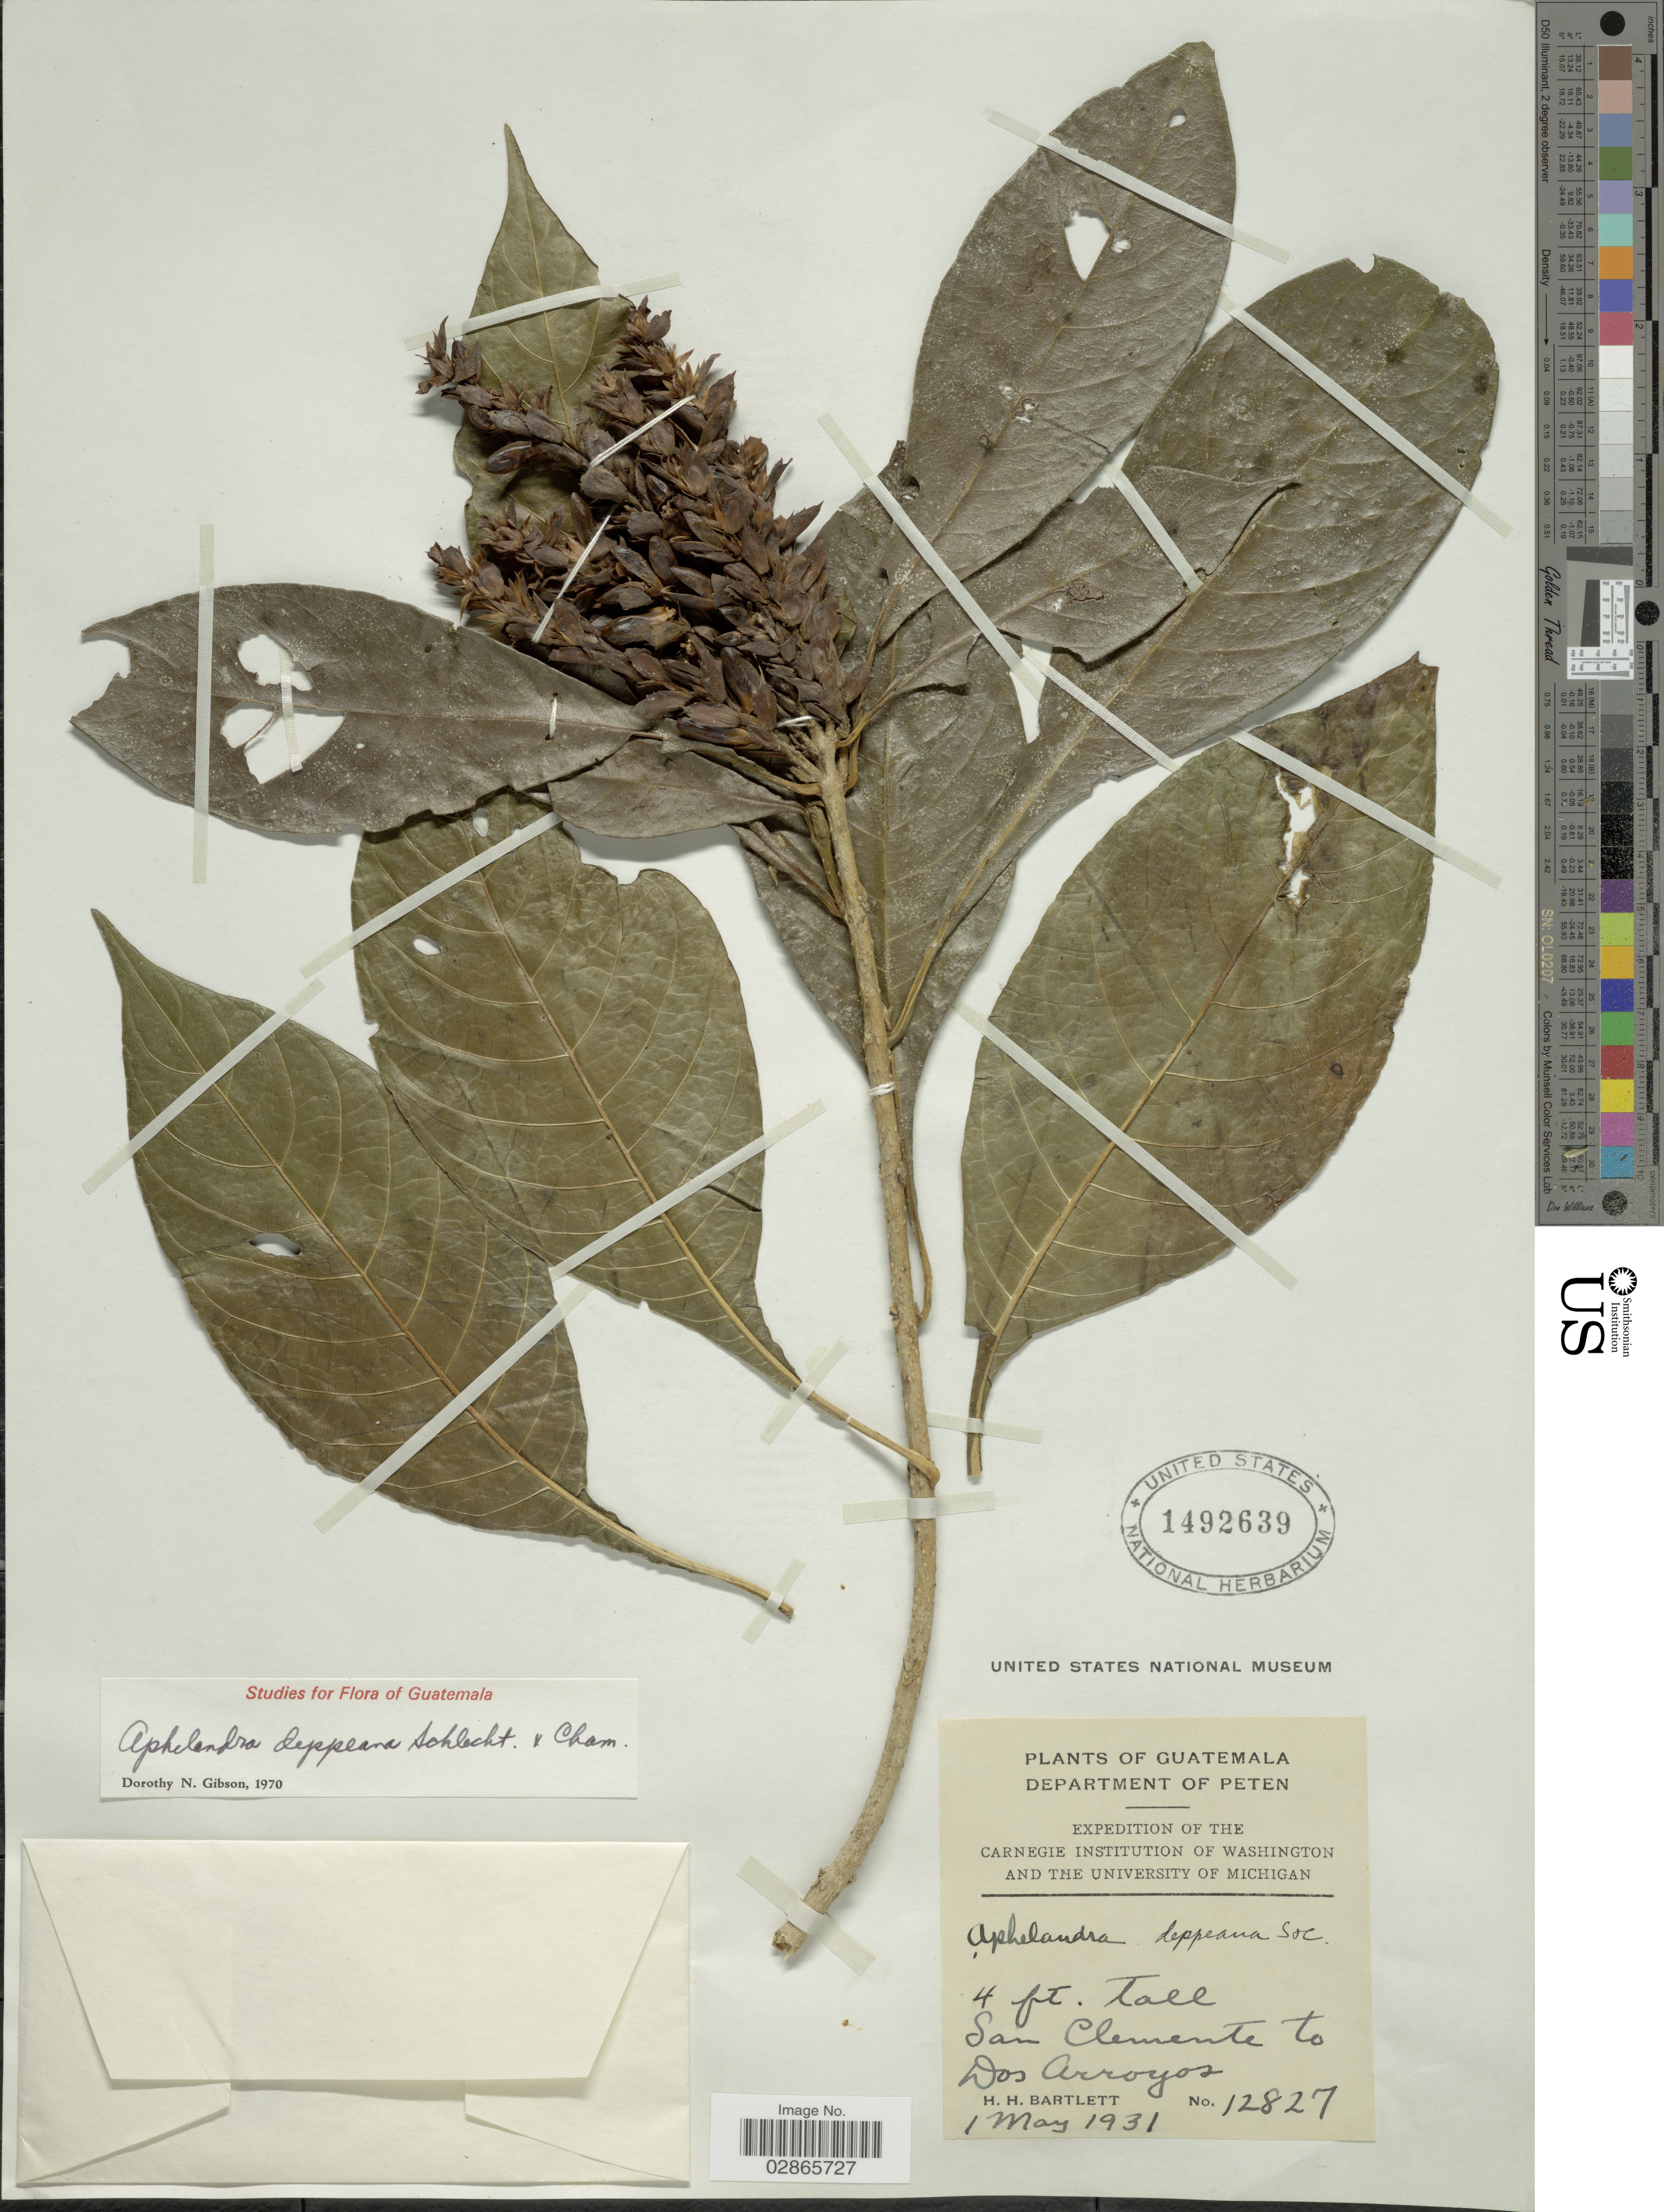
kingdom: Plantae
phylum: Tracheophyta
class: Magnoliopsida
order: Lamiales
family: Acanthaceae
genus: Aphelandra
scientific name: Aphelandra deppeana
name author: Schltdl. & Cham.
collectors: H. H. Bartlett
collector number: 12827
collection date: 1931-05-01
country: Guatemala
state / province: El Petén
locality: Department of Peten. San Clemente to Dos Arroyos.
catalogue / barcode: US 1492639